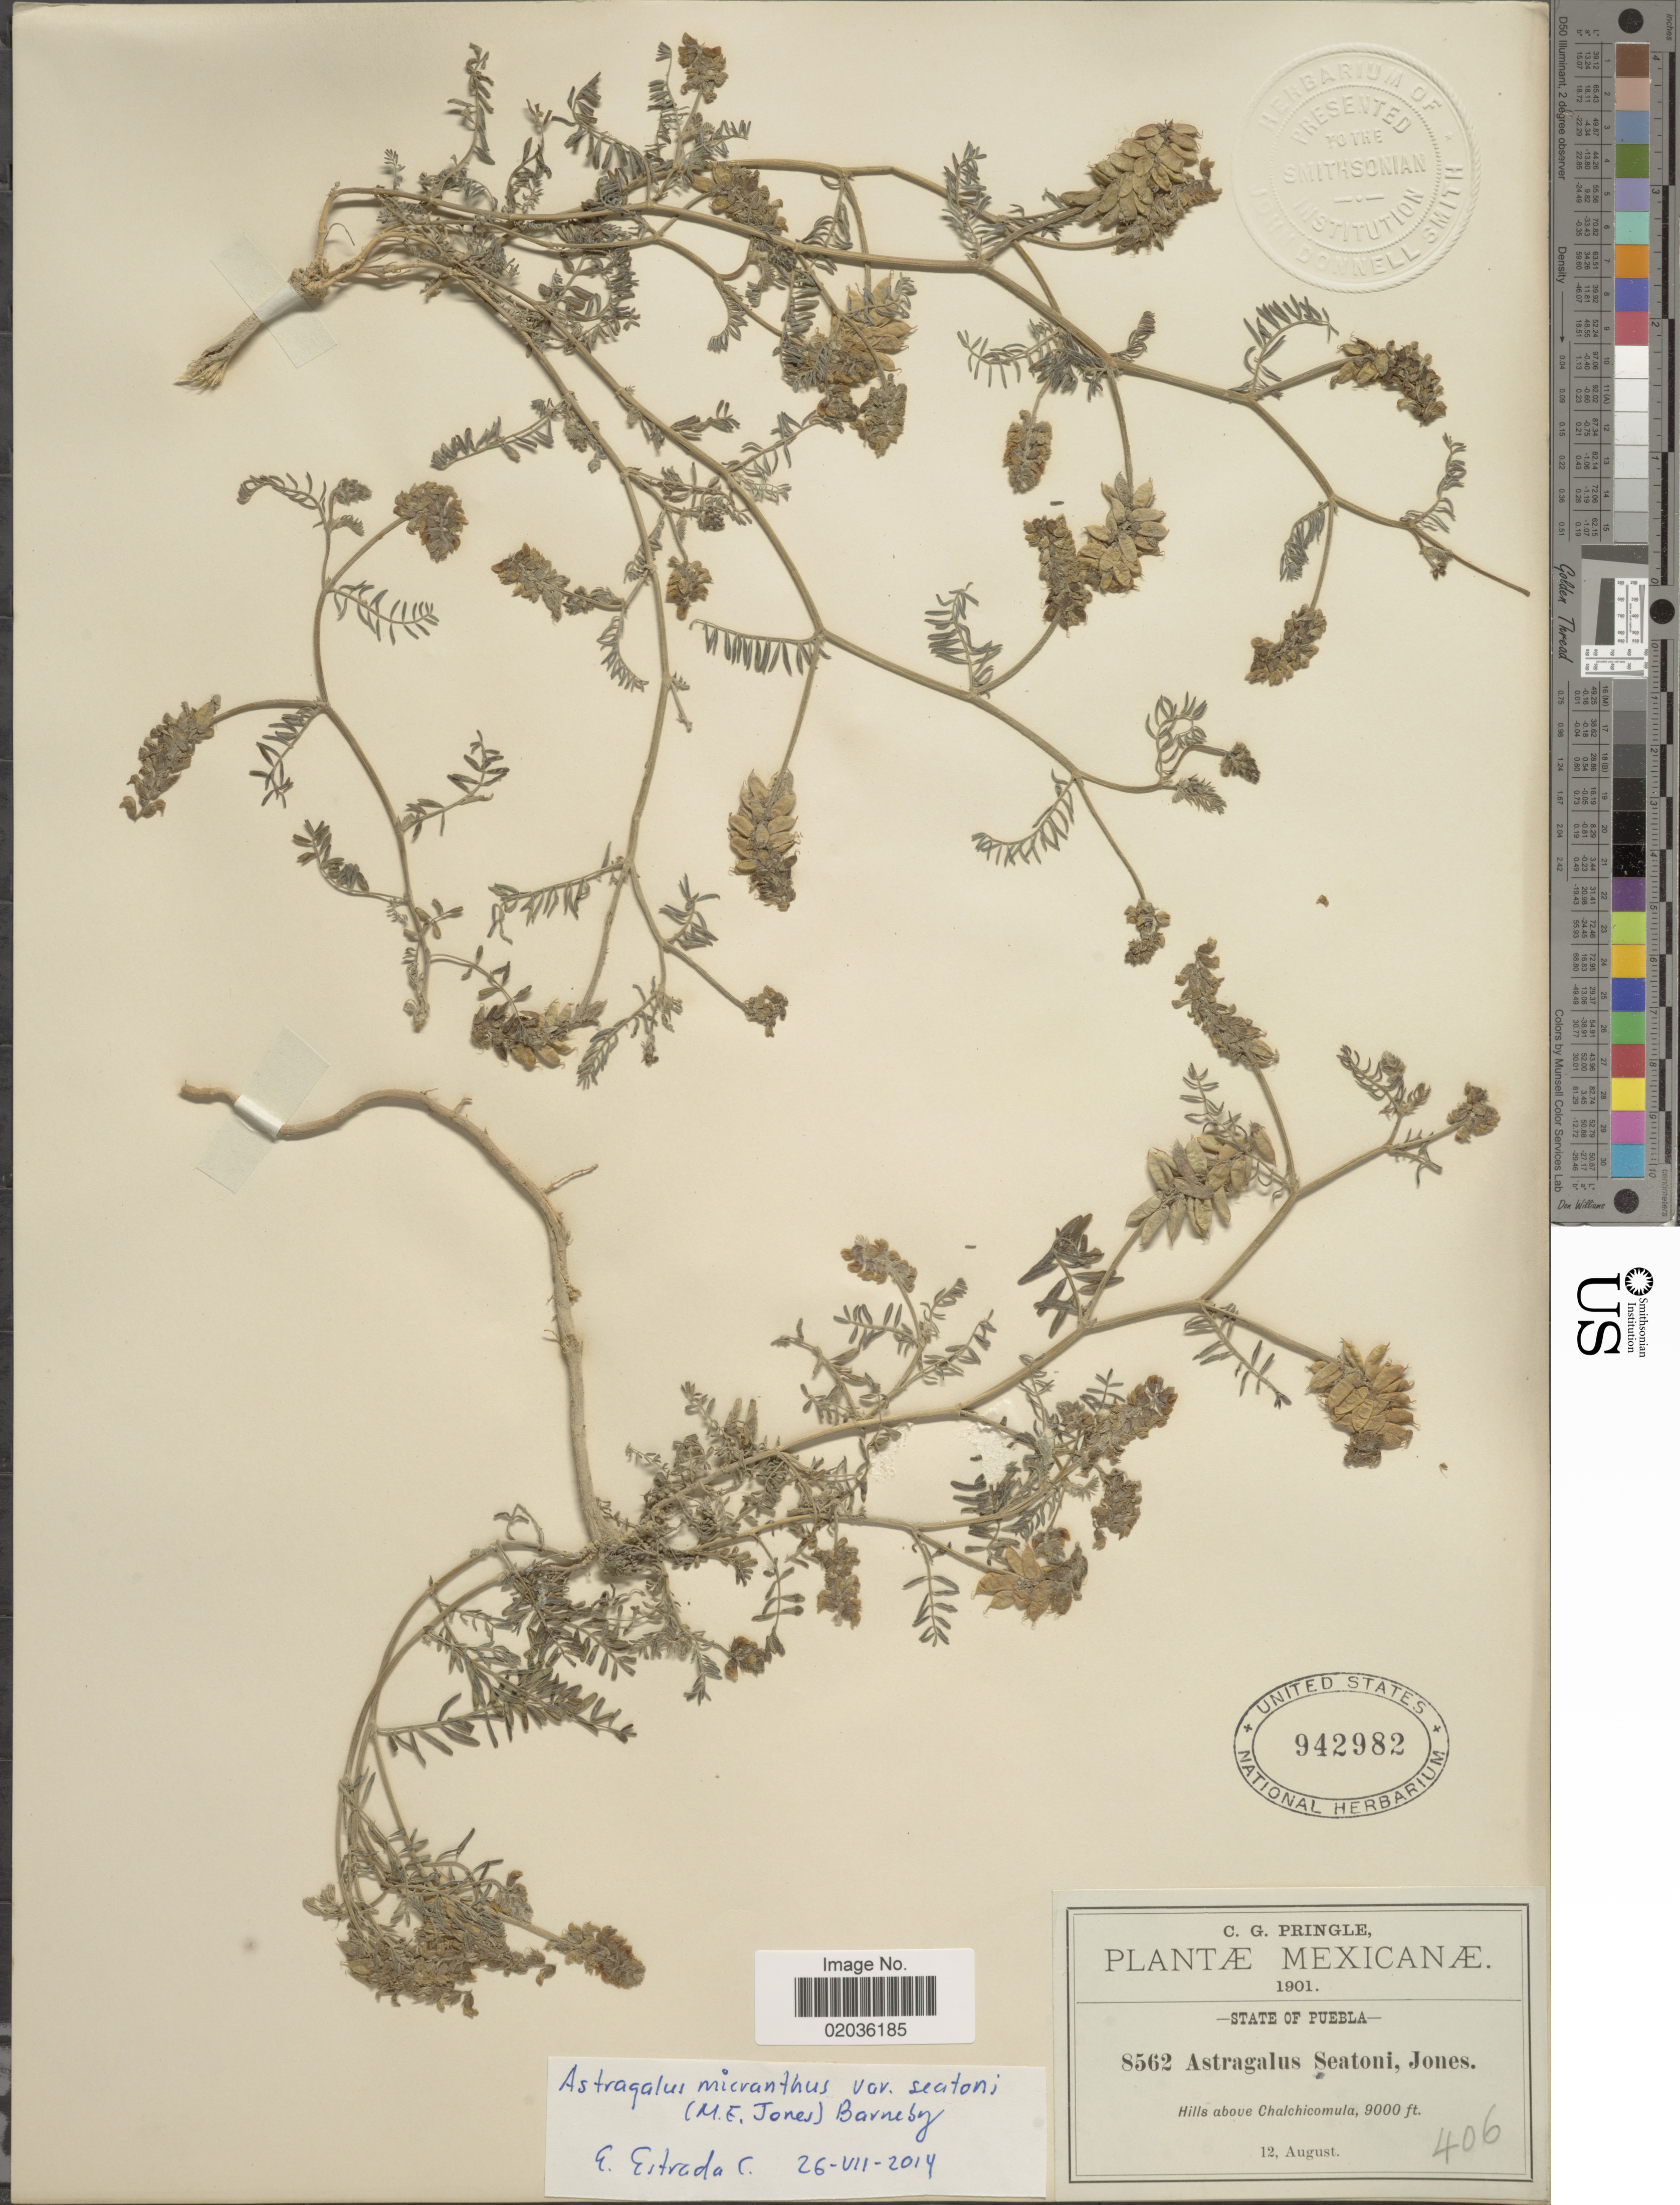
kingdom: Plantae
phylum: Tracheophyta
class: Magnoliopsida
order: Fabales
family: Fabaceae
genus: Astragalus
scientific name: Astragalus micranthus var. seatoni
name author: (M.E. Jones) Barneby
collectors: C. G. Pringle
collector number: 8562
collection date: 1901-08-12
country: Mexico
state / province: Puebla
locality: Hills above Chalchicomula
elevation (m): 2743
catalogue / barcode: US 942982